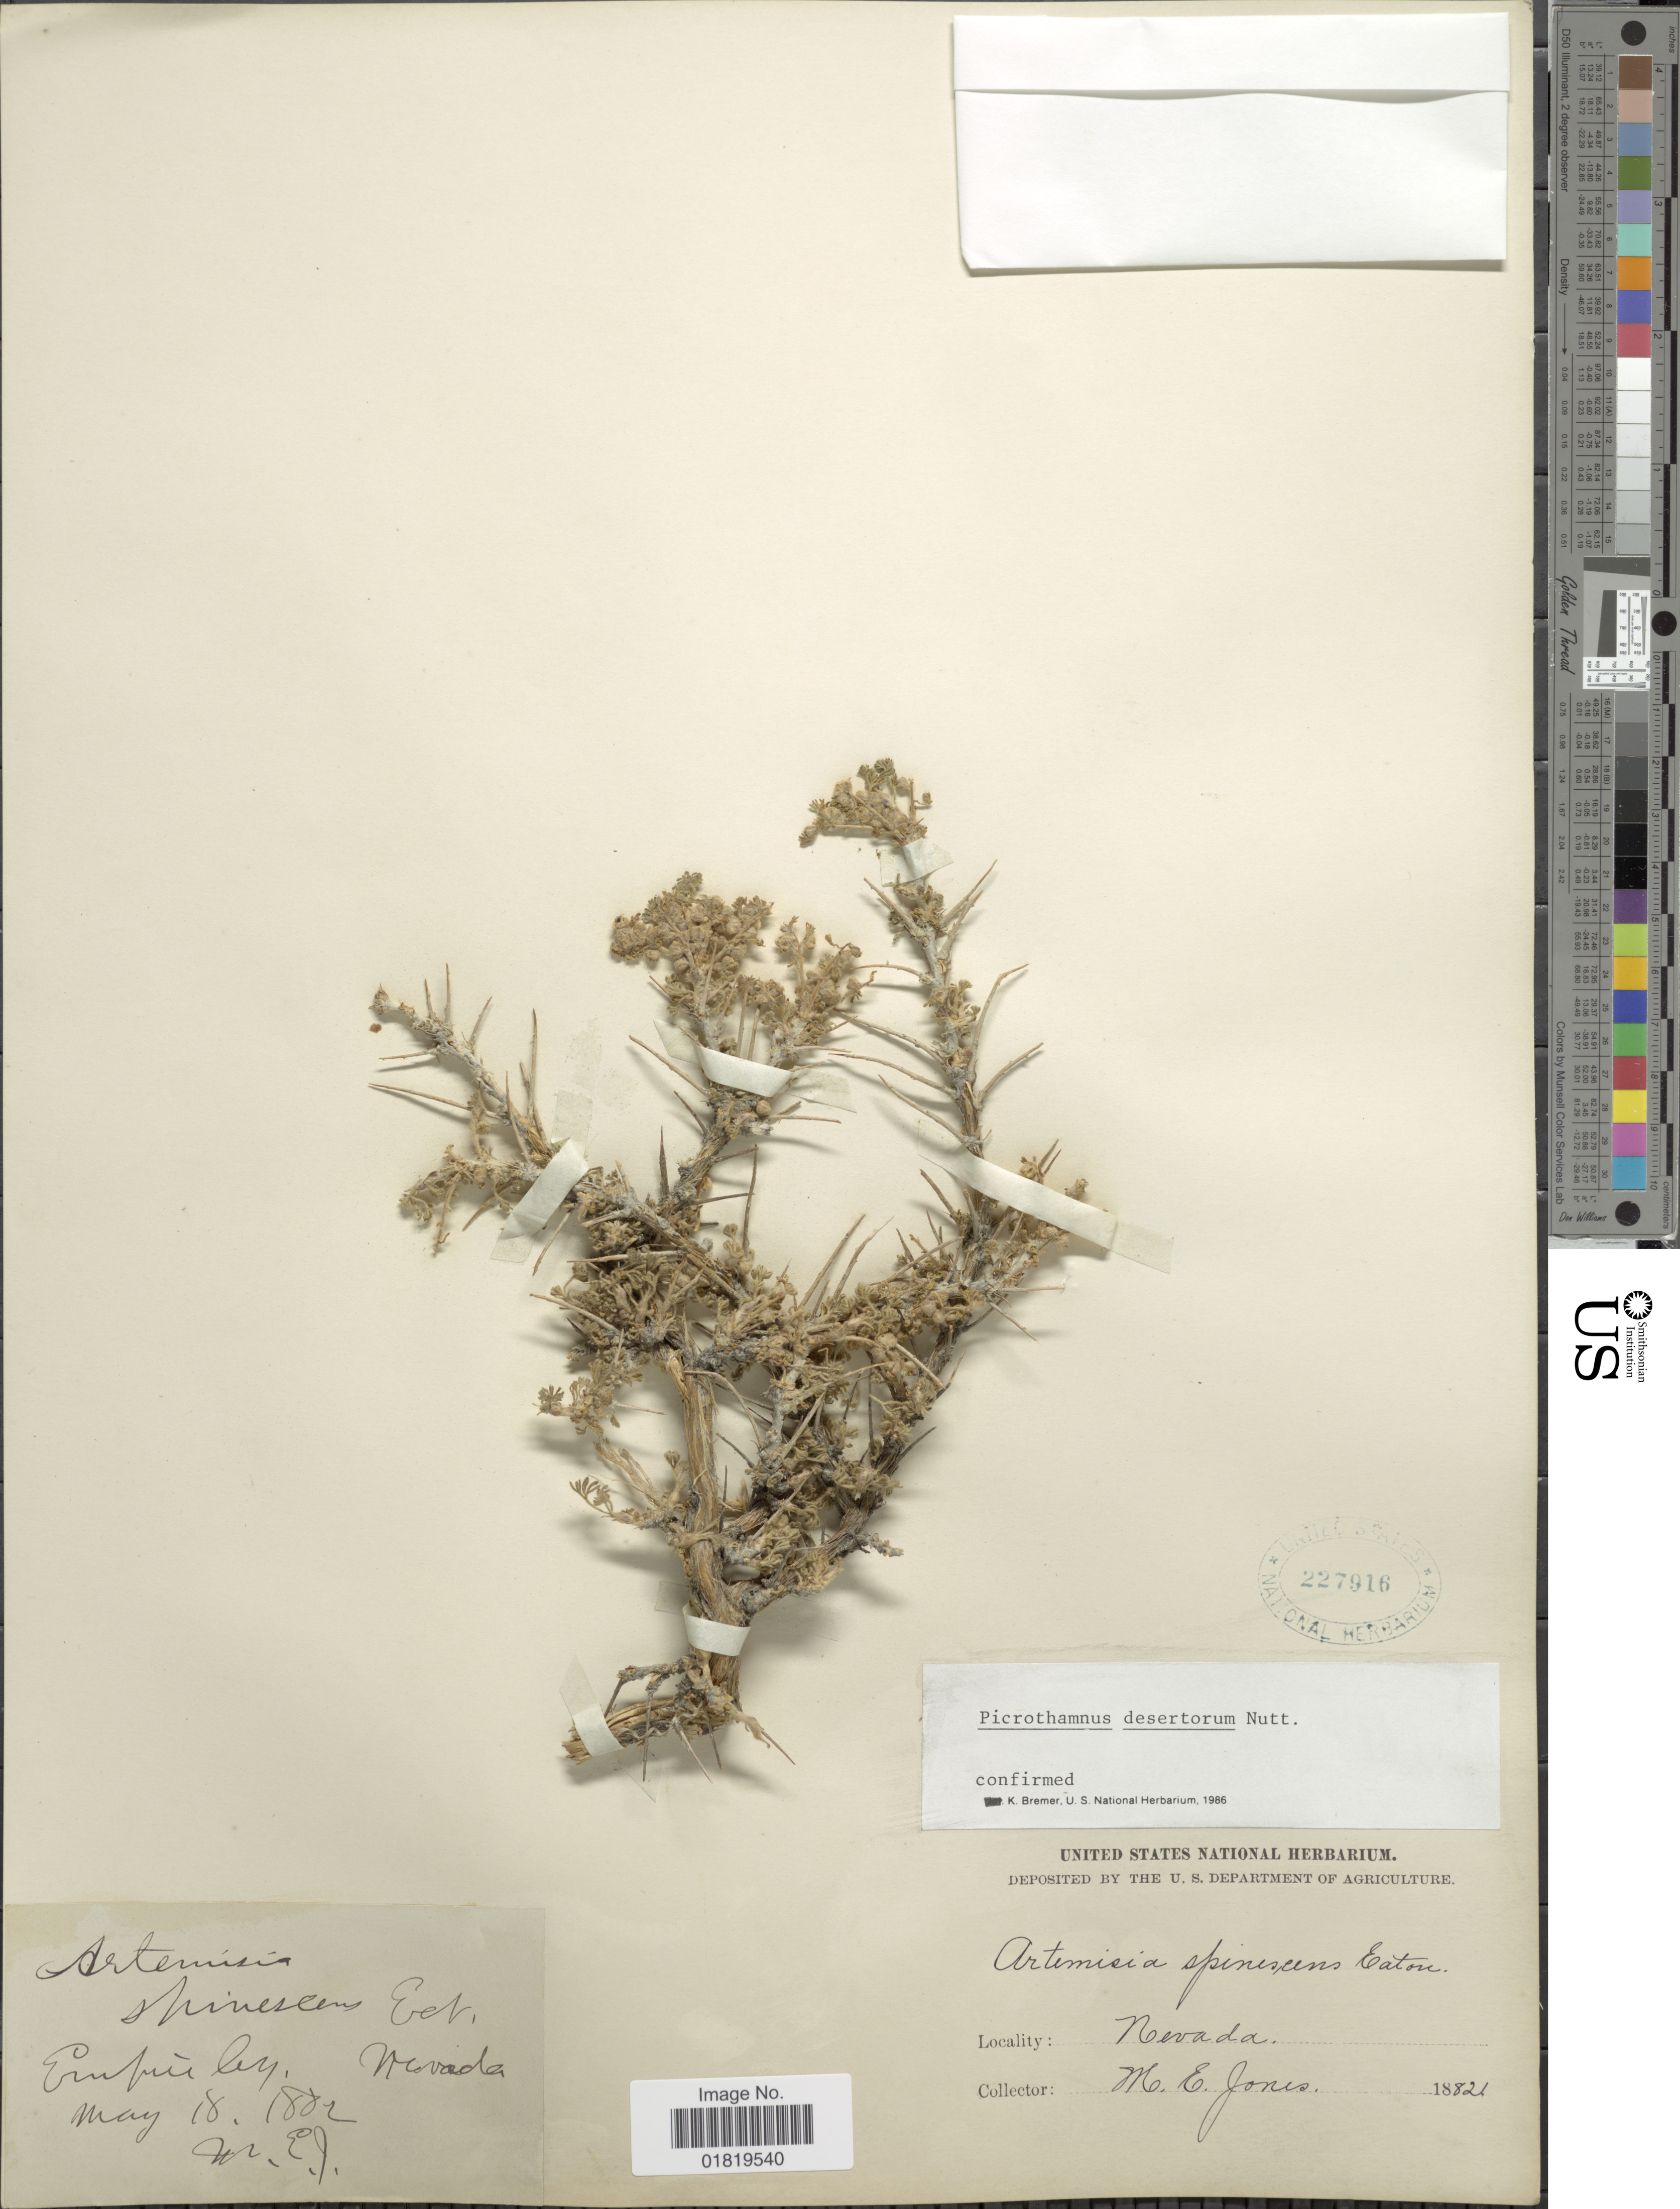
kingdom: Plantae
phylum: Tracheophyta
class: Magnoliopsida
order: Asterales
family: Asteraceae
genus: Picrothamnus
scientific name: Picrothamnus desertorum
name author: Nutt.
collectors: M. E. Jones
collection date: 1882-05-18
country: United States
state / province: Nevada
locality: Empire City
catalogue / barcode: US 227916